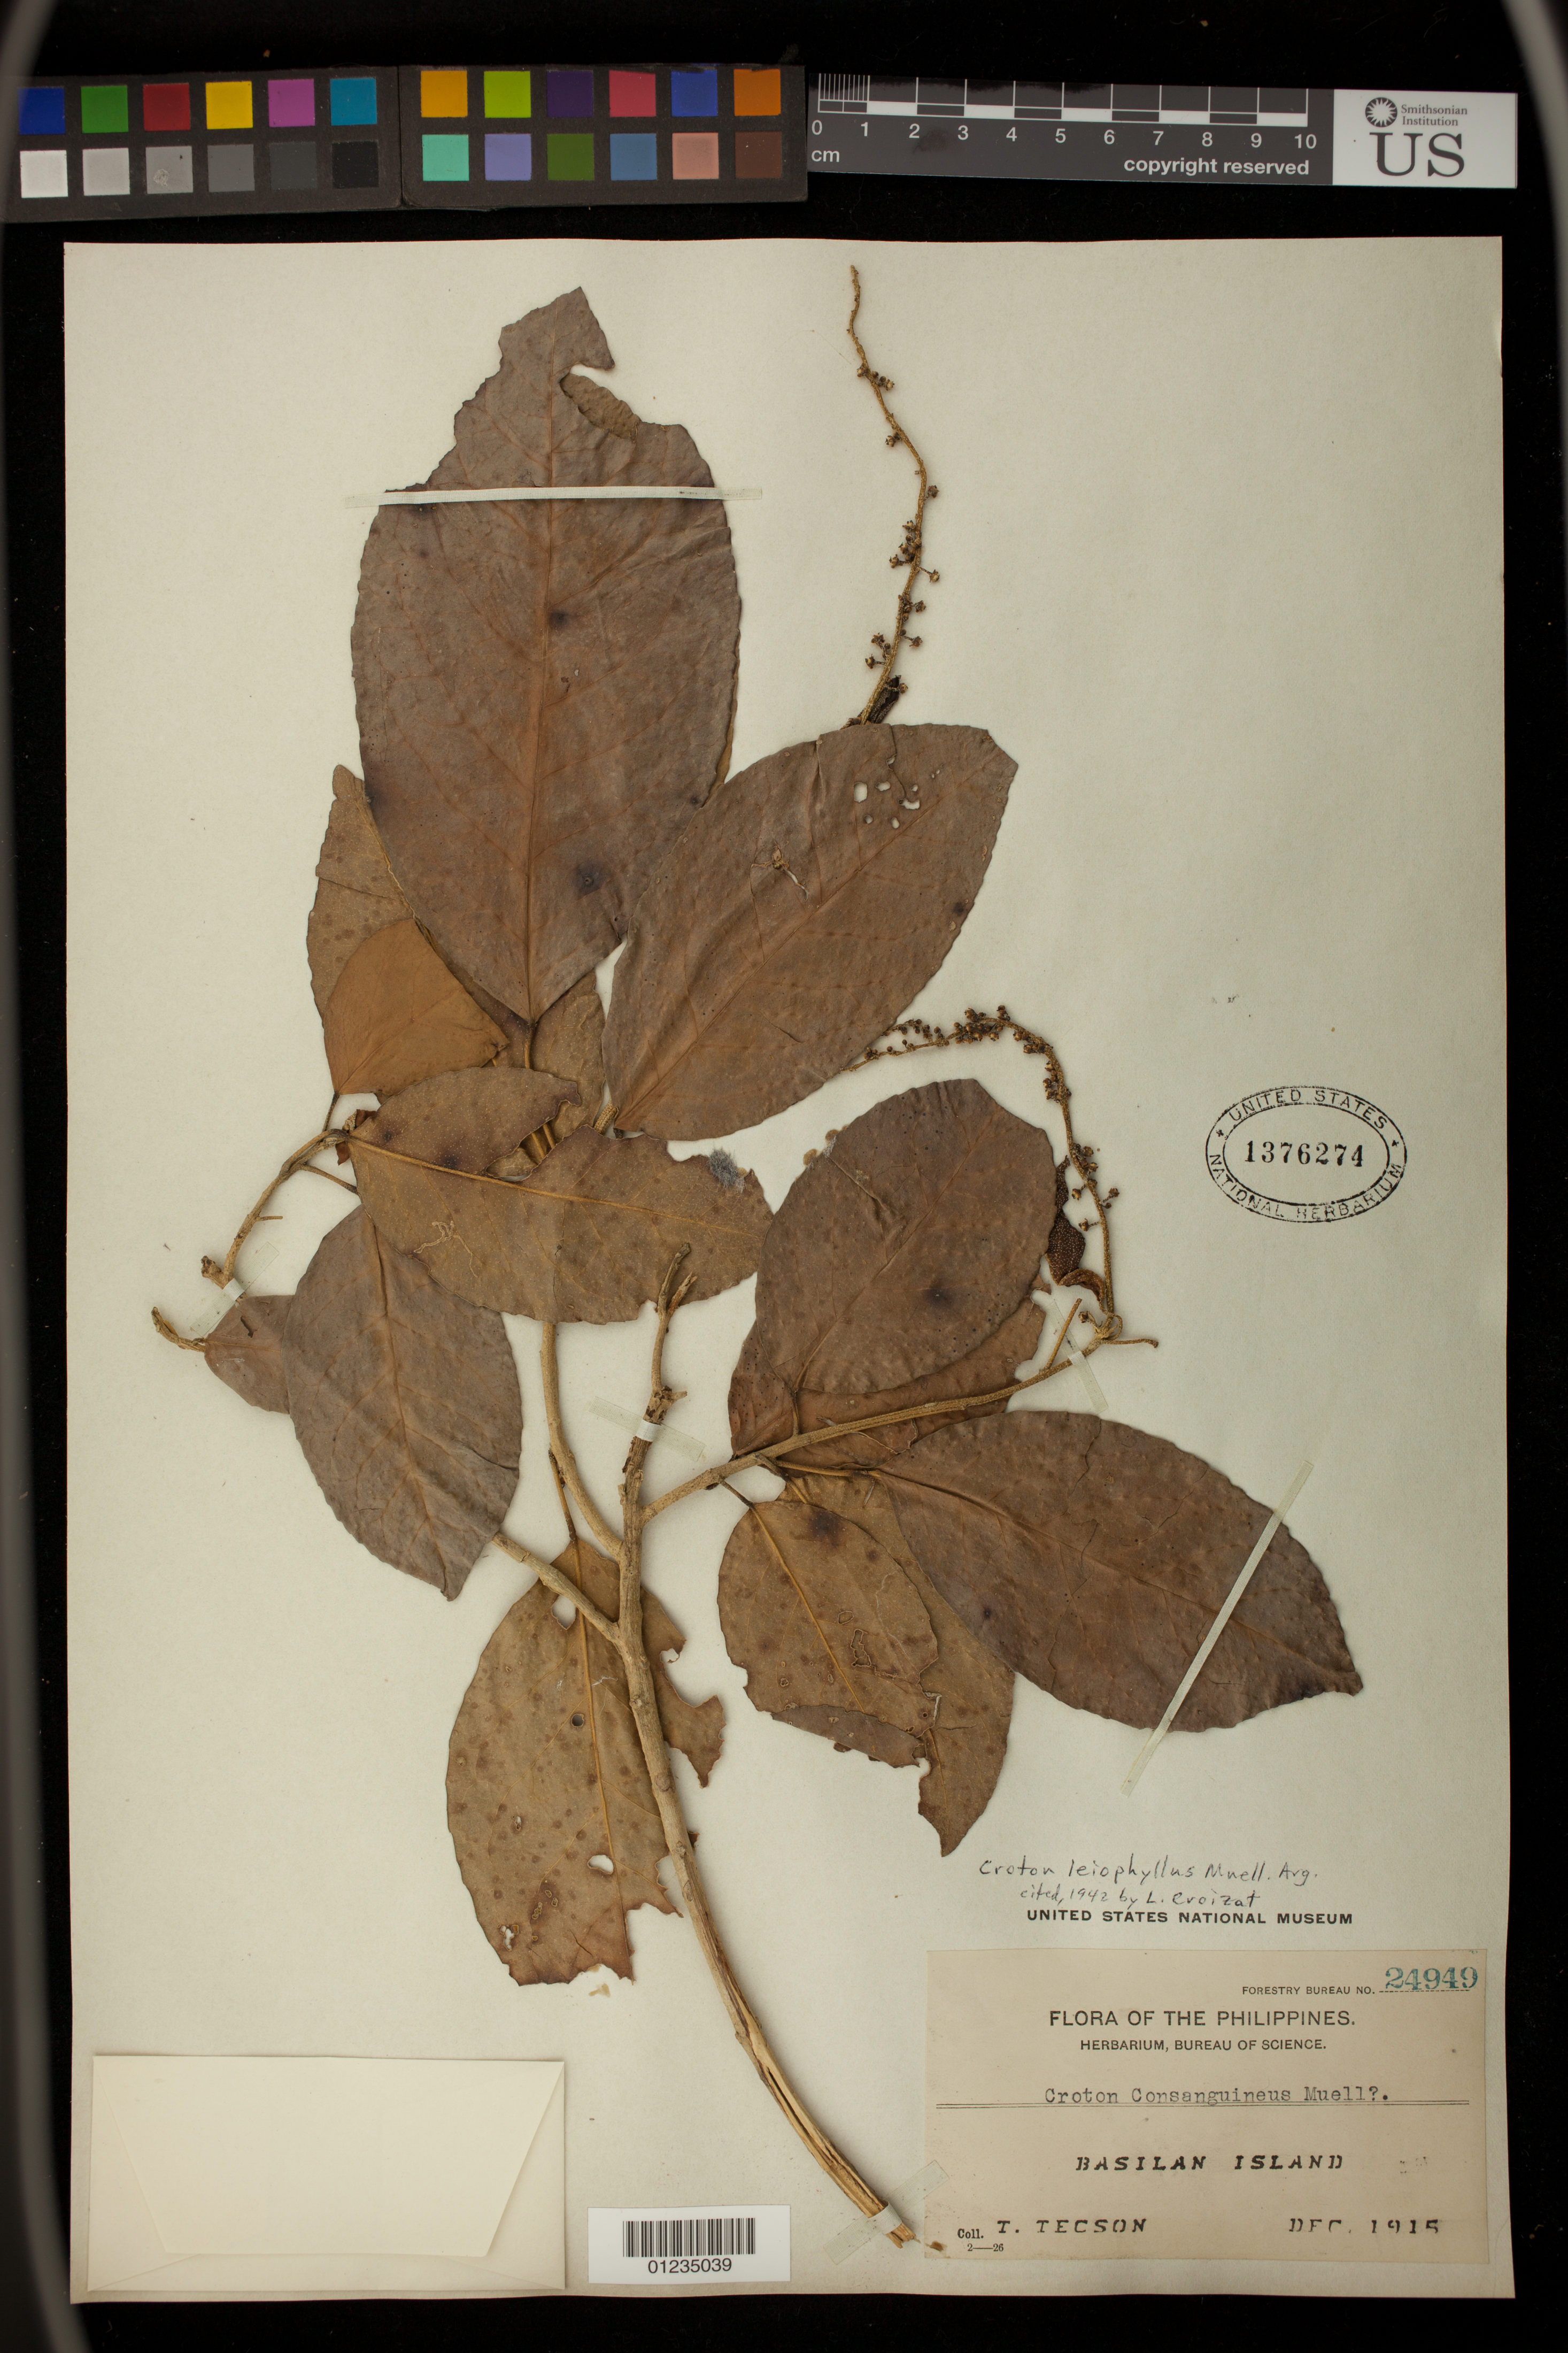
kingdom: Plantae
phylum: Tracheophyta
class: Magnoliopsida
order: Malpighiales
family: Euphorbiaceae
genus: Croton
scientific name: Croton leiophyllus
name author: Müll. Arg.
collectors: T. Tecson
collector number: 24949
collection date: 1915-12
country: Philippines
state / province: Muslim Mindanao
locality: Basilan Island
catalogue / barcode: US 1376274